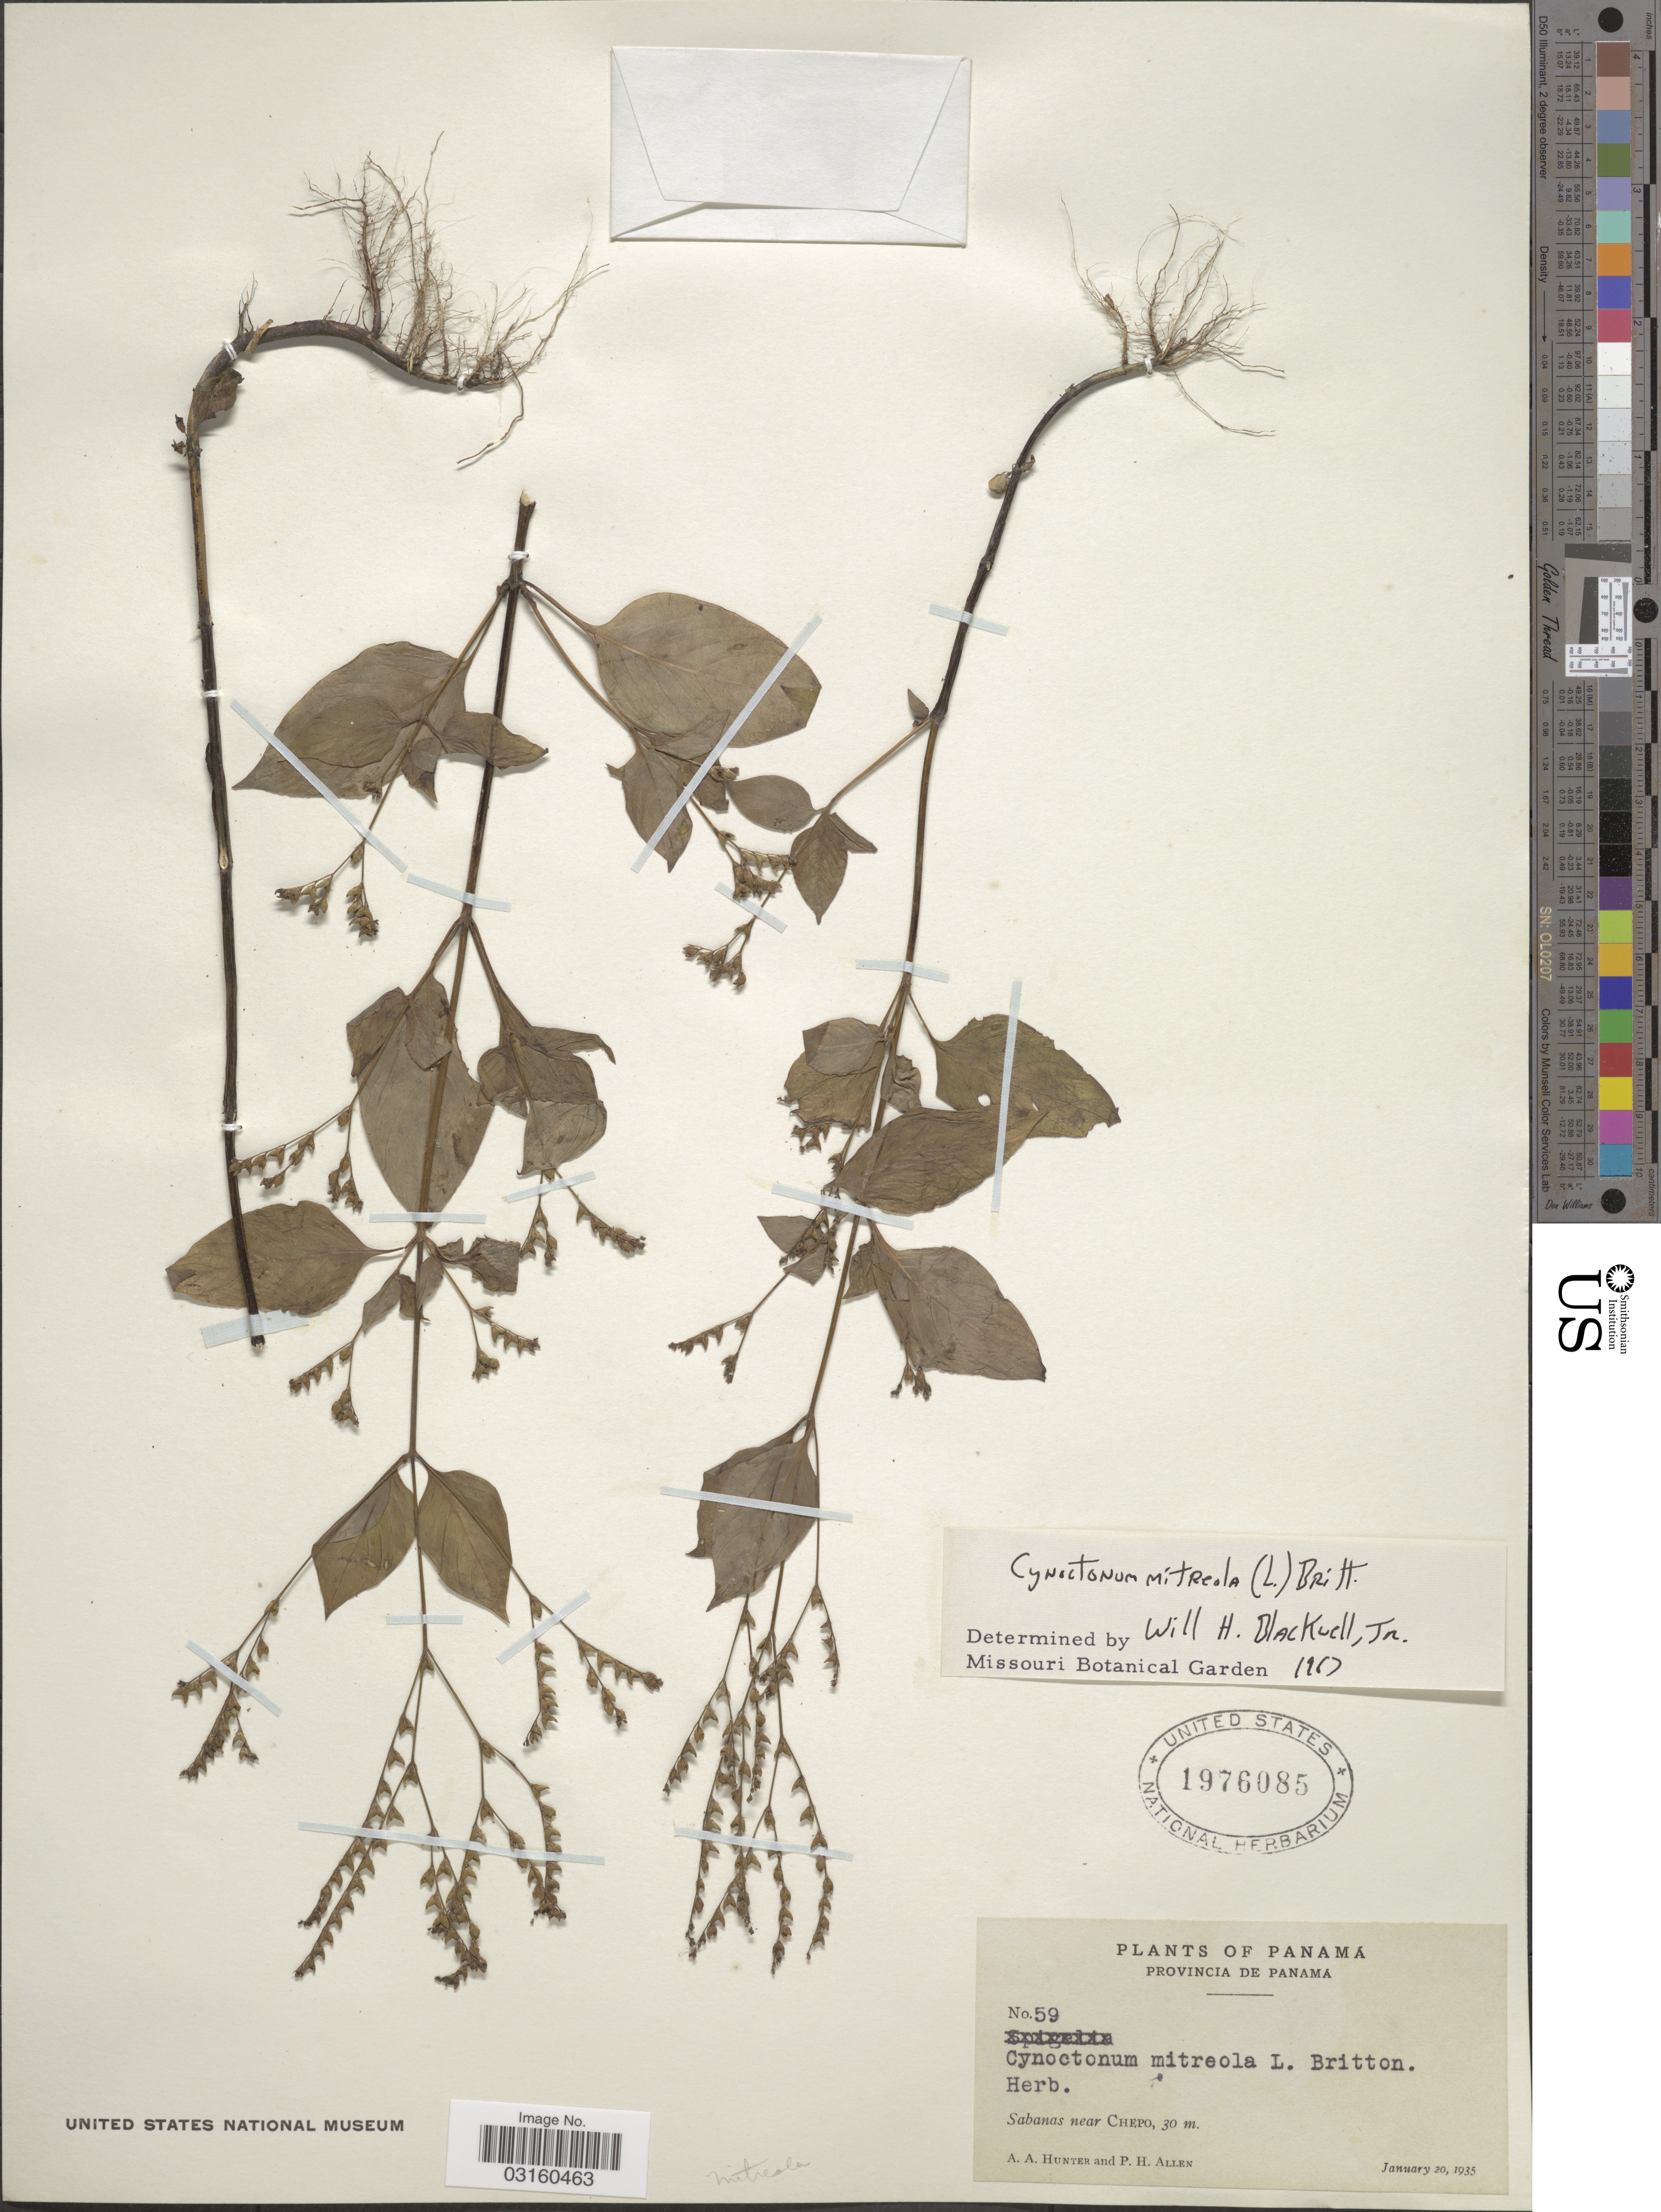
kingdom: Plantae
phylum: Tracheophyta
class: Magnoliopsida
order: Gentianales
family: Loganiaceae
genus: Mitreola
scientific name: Mitreola petiolata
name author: (J.F. Gmel.) Torr. & A. Gray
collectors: A. Hunter & P. H. Allen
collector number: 59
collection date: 1935-01-20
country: Panama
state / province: Panamá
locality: Sabanas near Chepo.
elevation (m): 30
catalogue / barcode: US 1976085